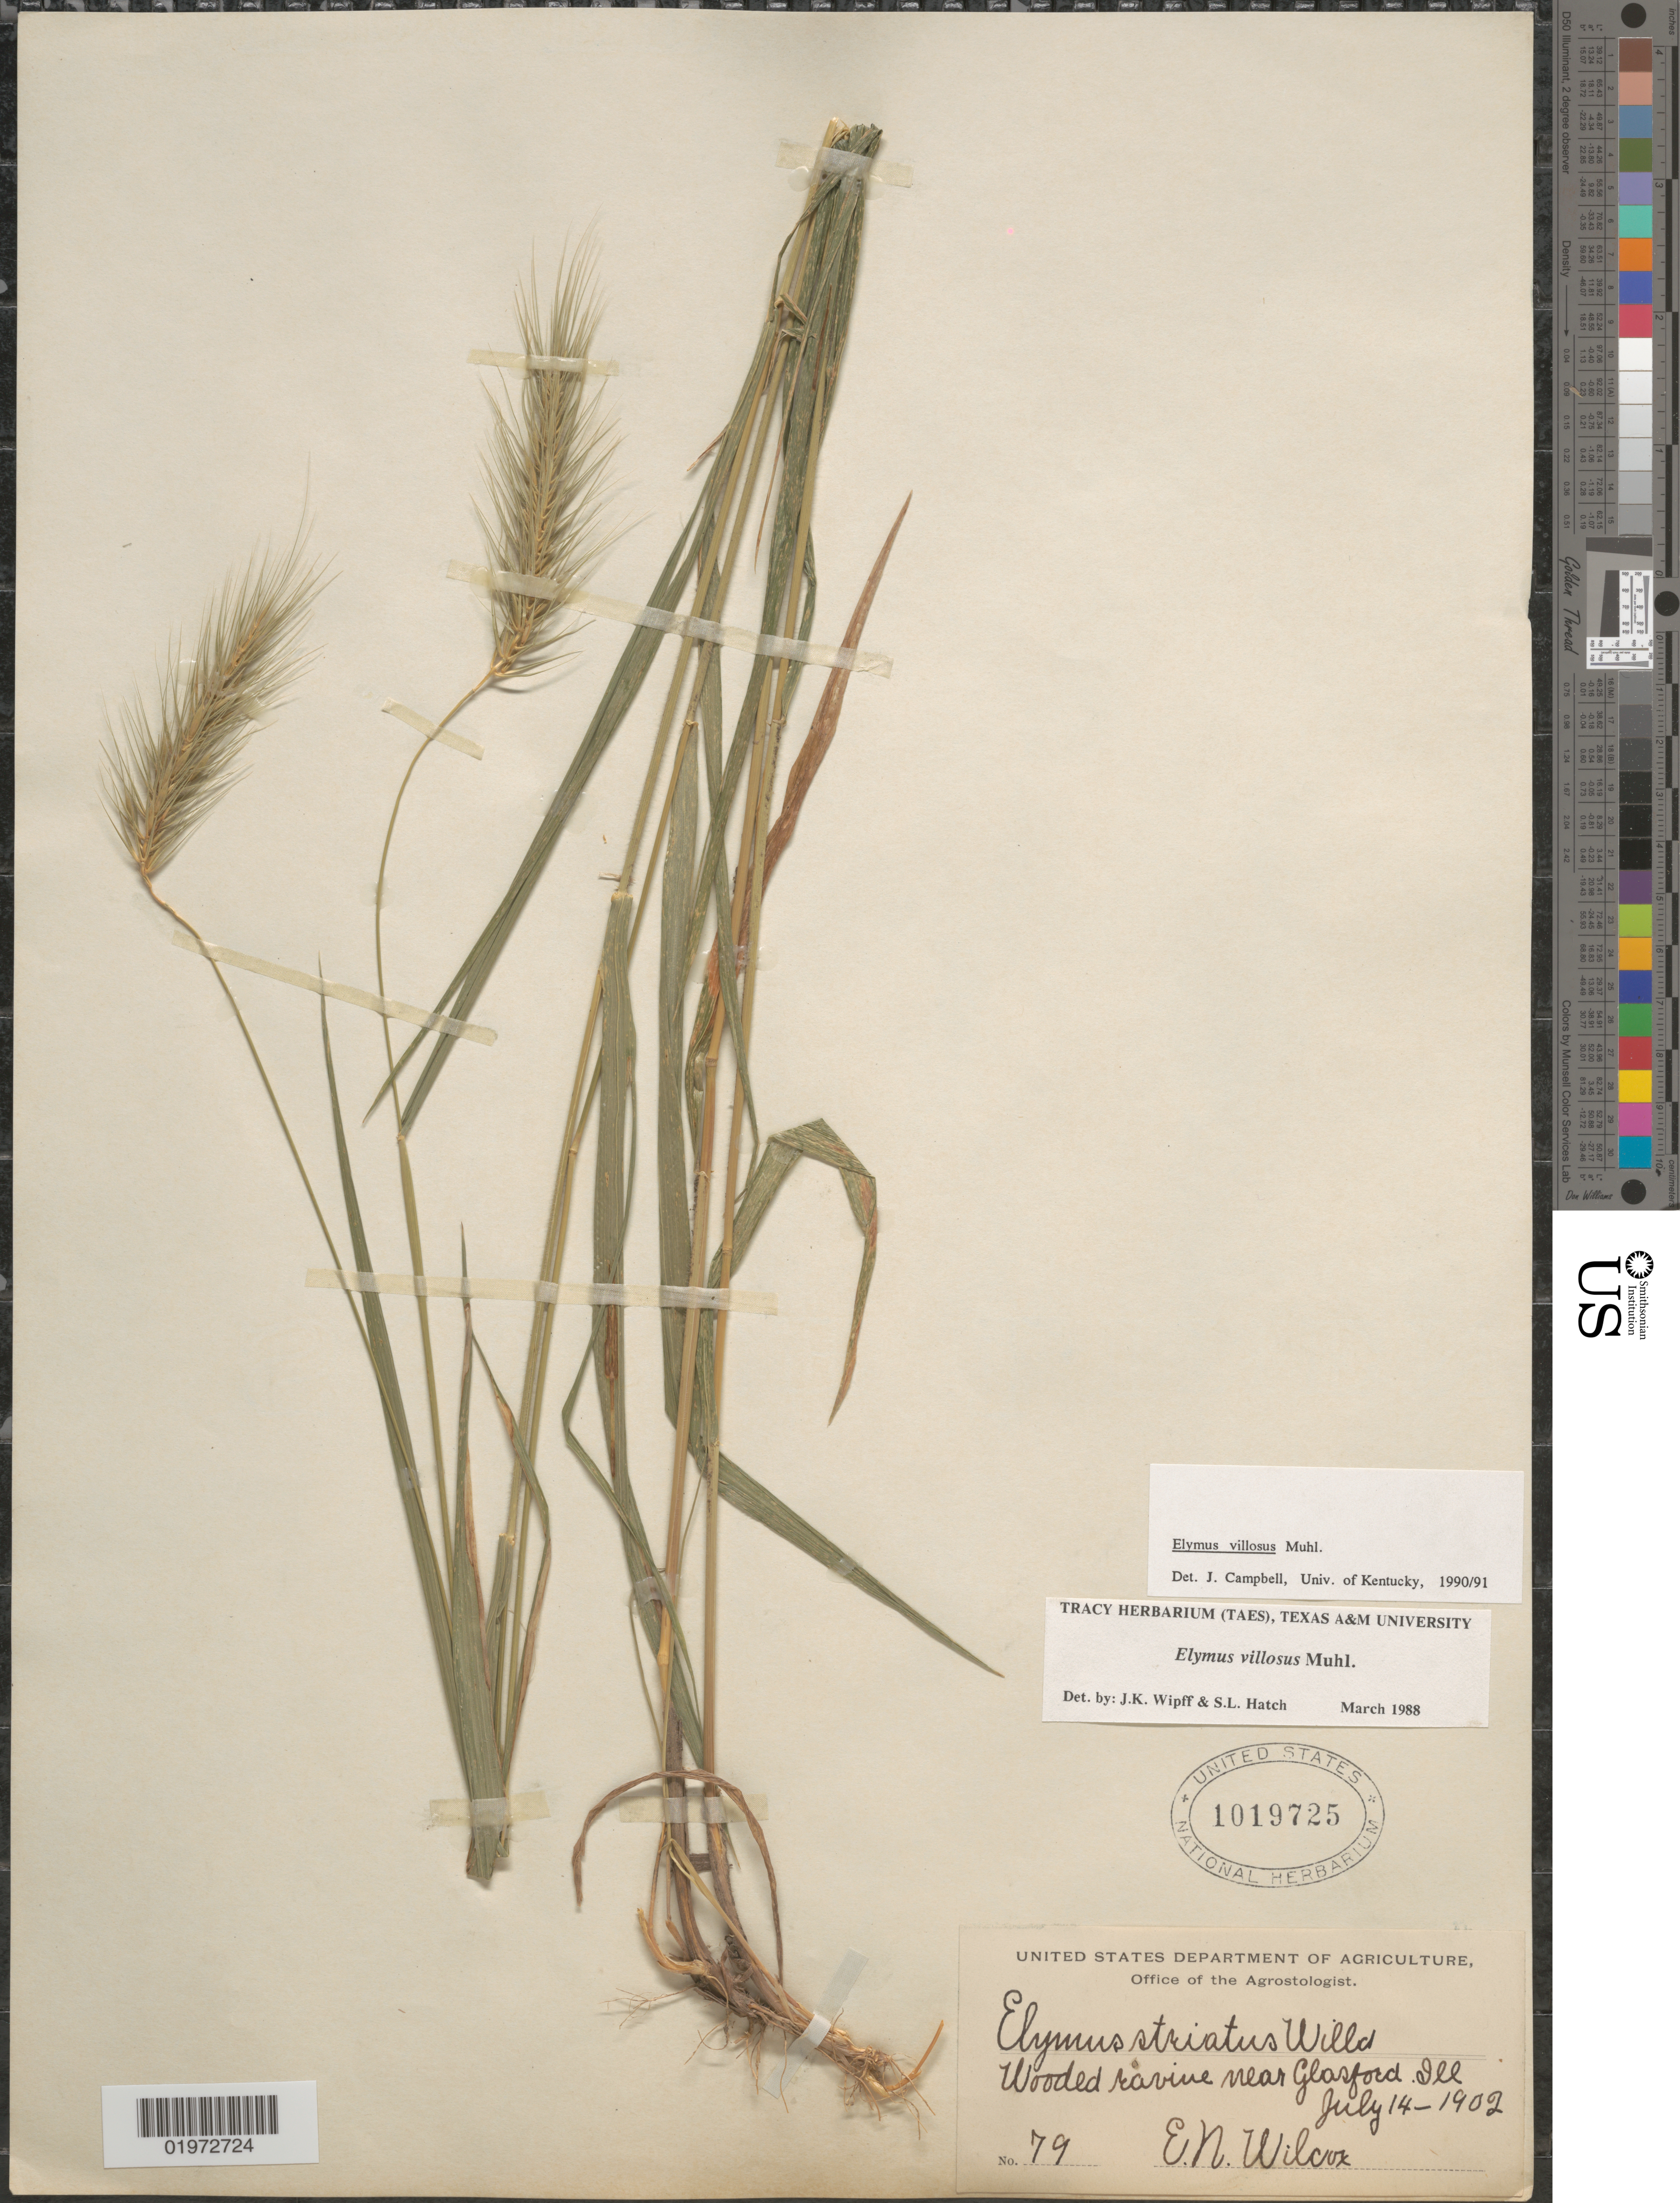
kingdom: Plantae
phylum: Tracheophyta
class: Liliopsida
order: Poales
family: Poaceae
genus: Elymus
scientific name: Elymus villosus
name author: Muhl. ex Willd.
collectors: E. Wilcox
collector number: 79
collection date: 1902-07-14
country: United States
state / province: Illinois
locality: Wooded ravine near Glasford.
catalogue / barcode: US 1019725